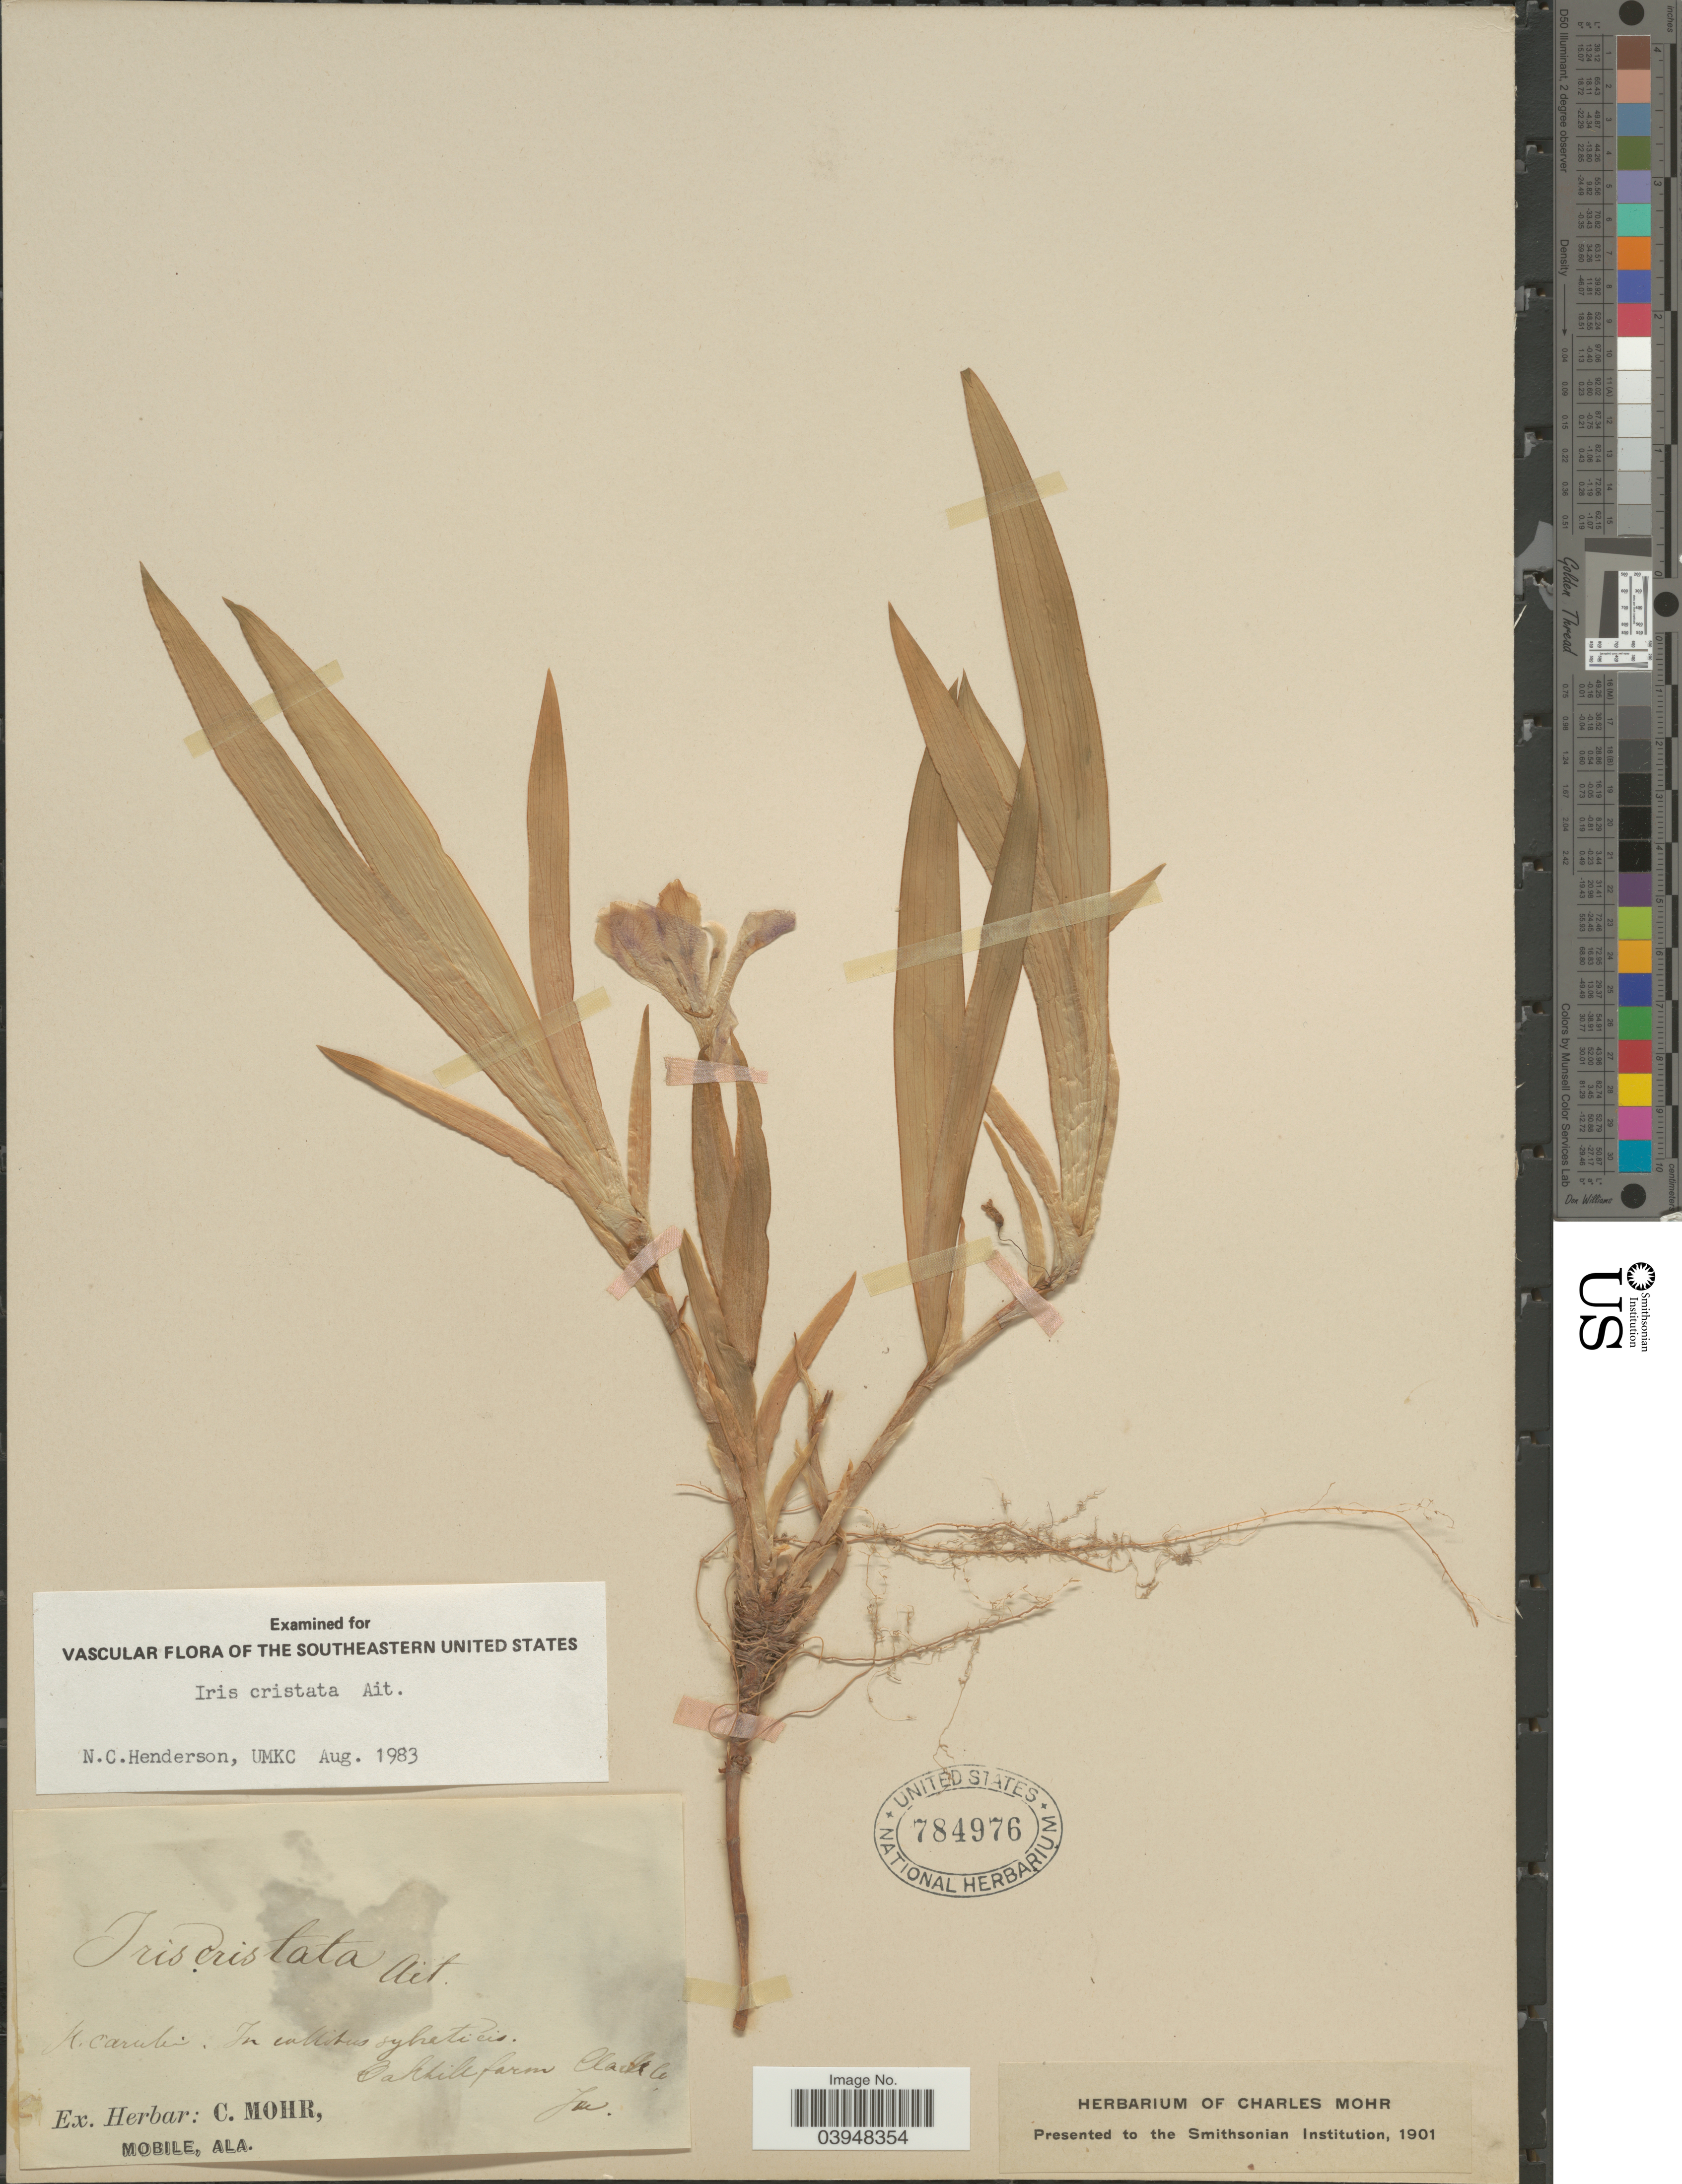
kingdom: Plantae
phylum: Tracheophyta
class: Liliopsida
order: Asparagales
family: Iridaceae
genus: Iris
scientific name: Iris cristata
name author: Aiton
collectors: ex herb. C. Mohr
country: United States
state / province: Alabama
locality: In collibus sylvaticis. Oakhill farm Clark Co.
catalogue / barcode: US 784976